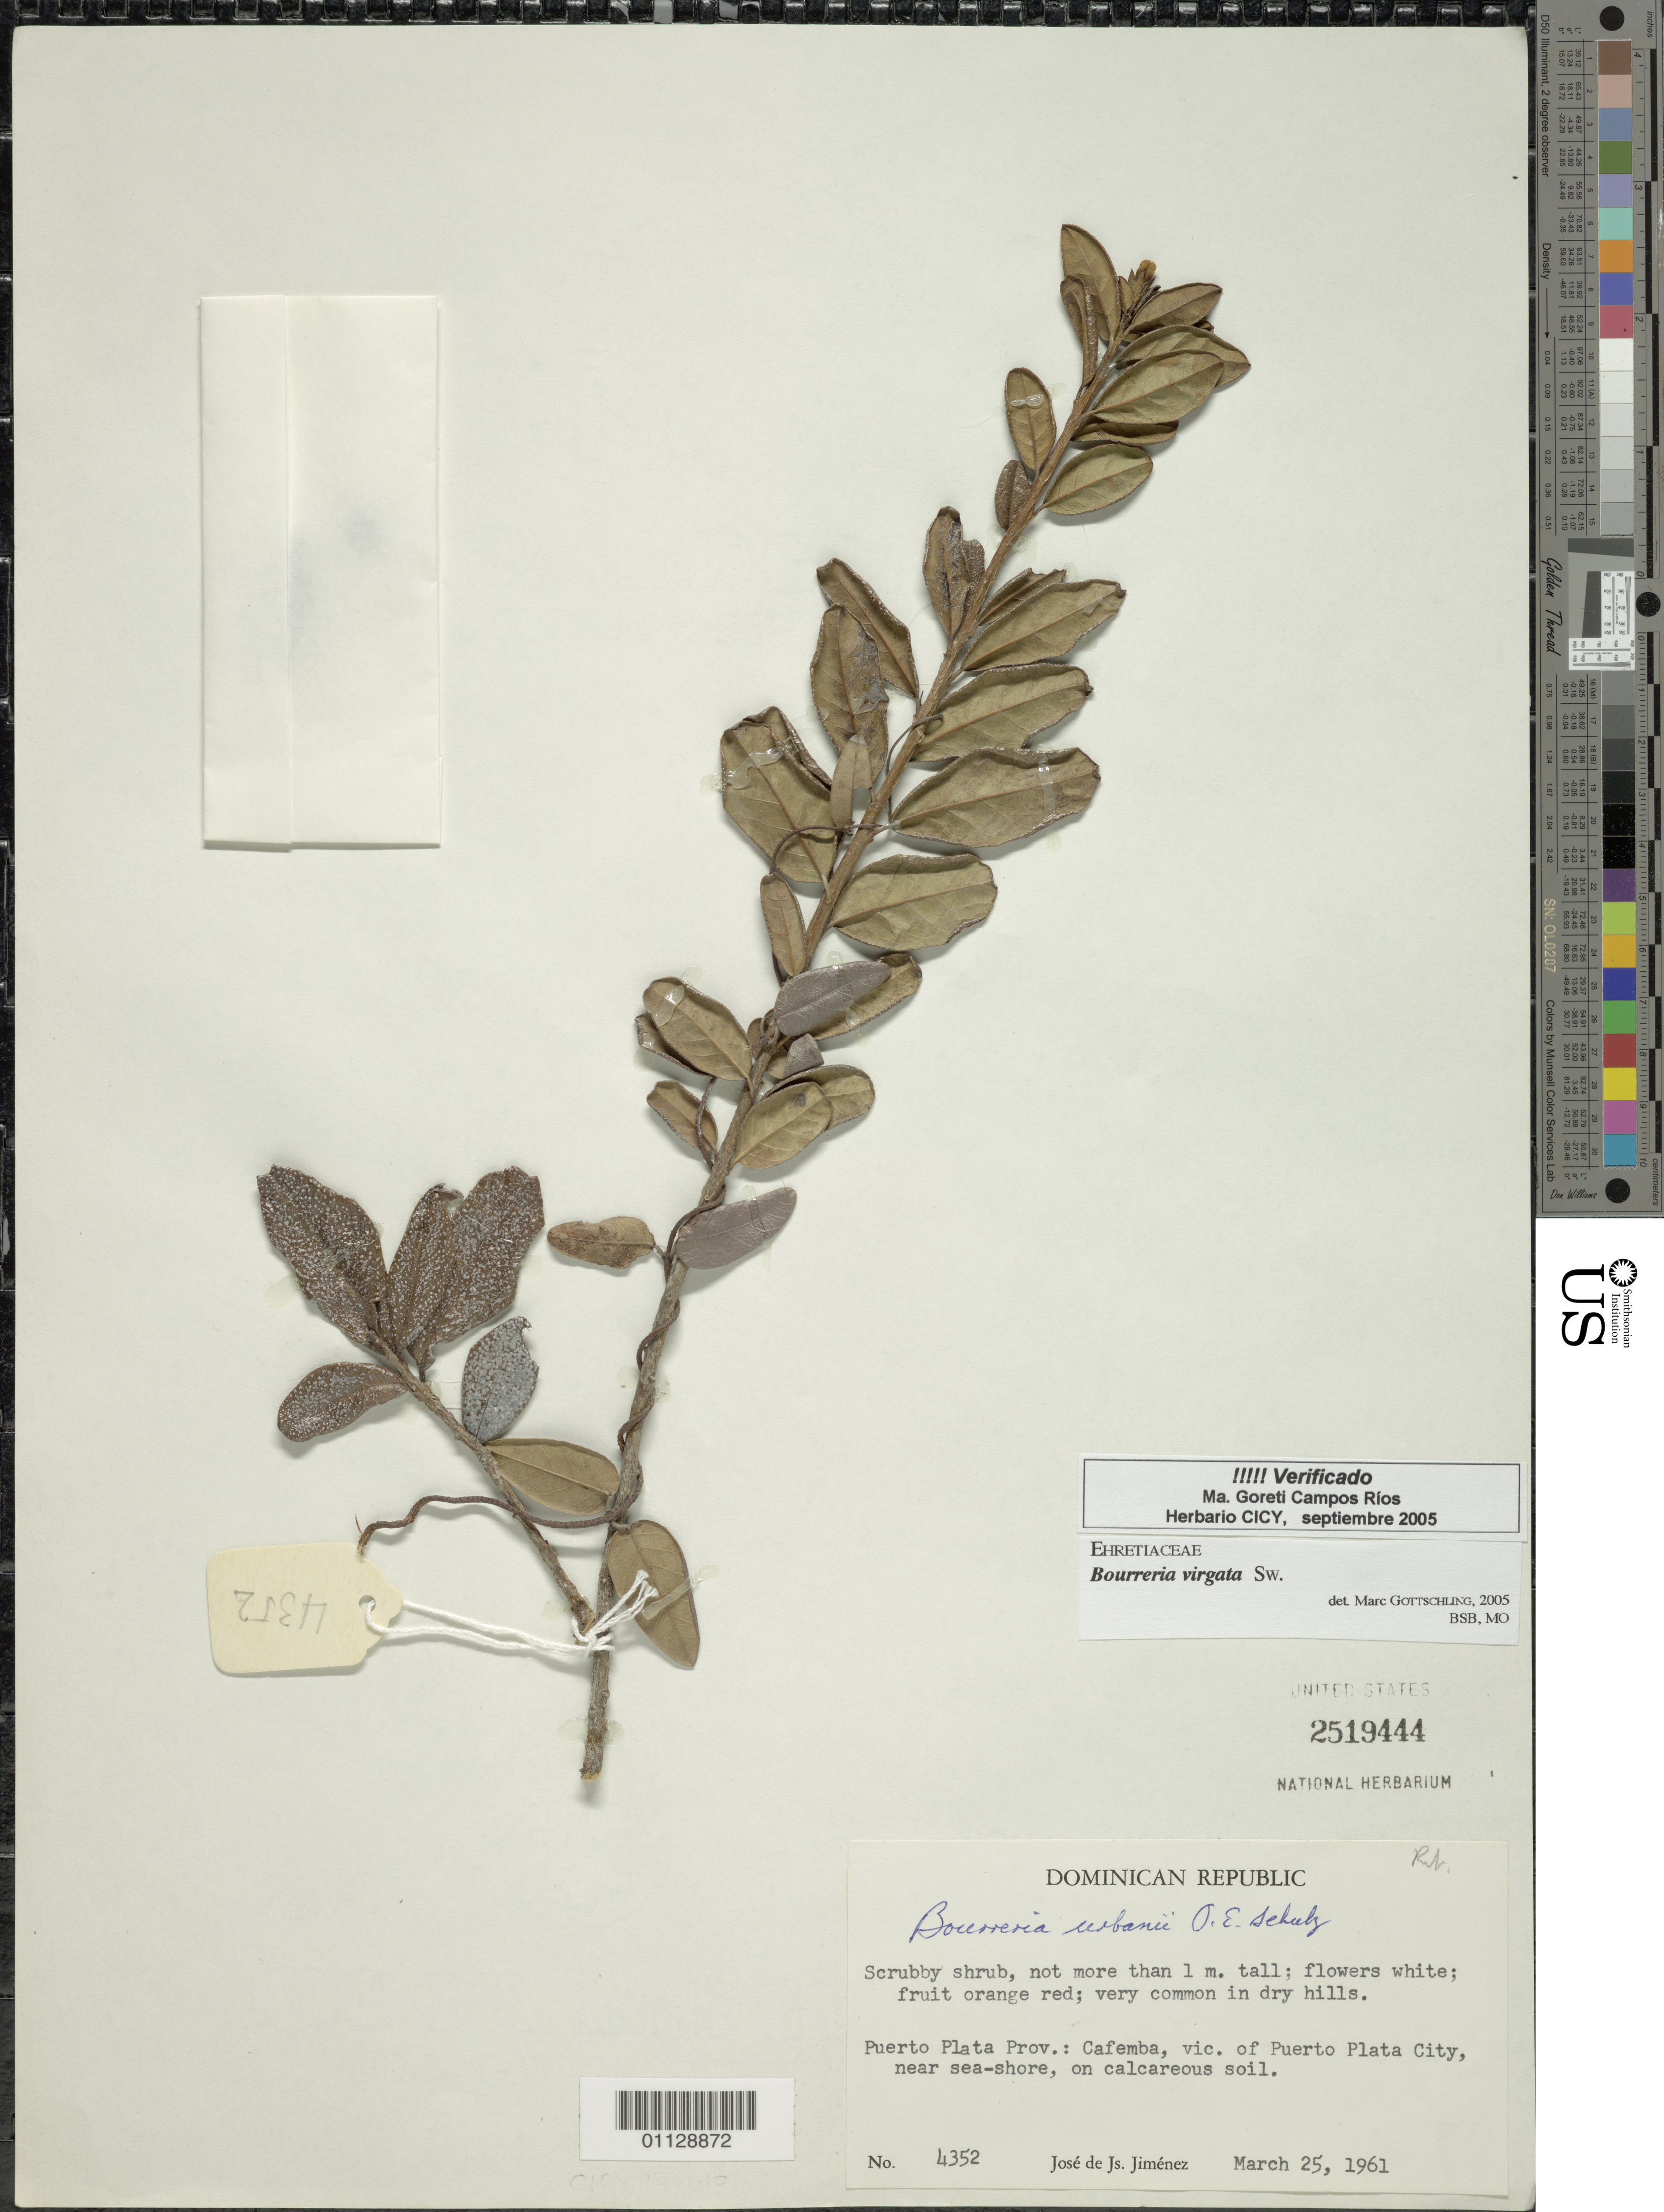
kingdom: Plantae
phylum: Tracheophyta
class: Magnoliopsida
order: Boraginales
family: Ehretiaceae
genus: Bourreria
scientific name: Bourreria virgata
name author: (Sw.) G. Don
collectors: J. J. Jiménez Almonte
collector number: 4352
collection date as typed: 25 Mar 1961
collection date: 1961-03-25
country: Dominican Republic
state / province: Puerto Plata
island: Hispaniola I.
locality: Puerto Plata Prov. Cafemba, vic. of Puerto Plata City, near sea shore, on calcareous soil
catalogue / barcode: US 2519444